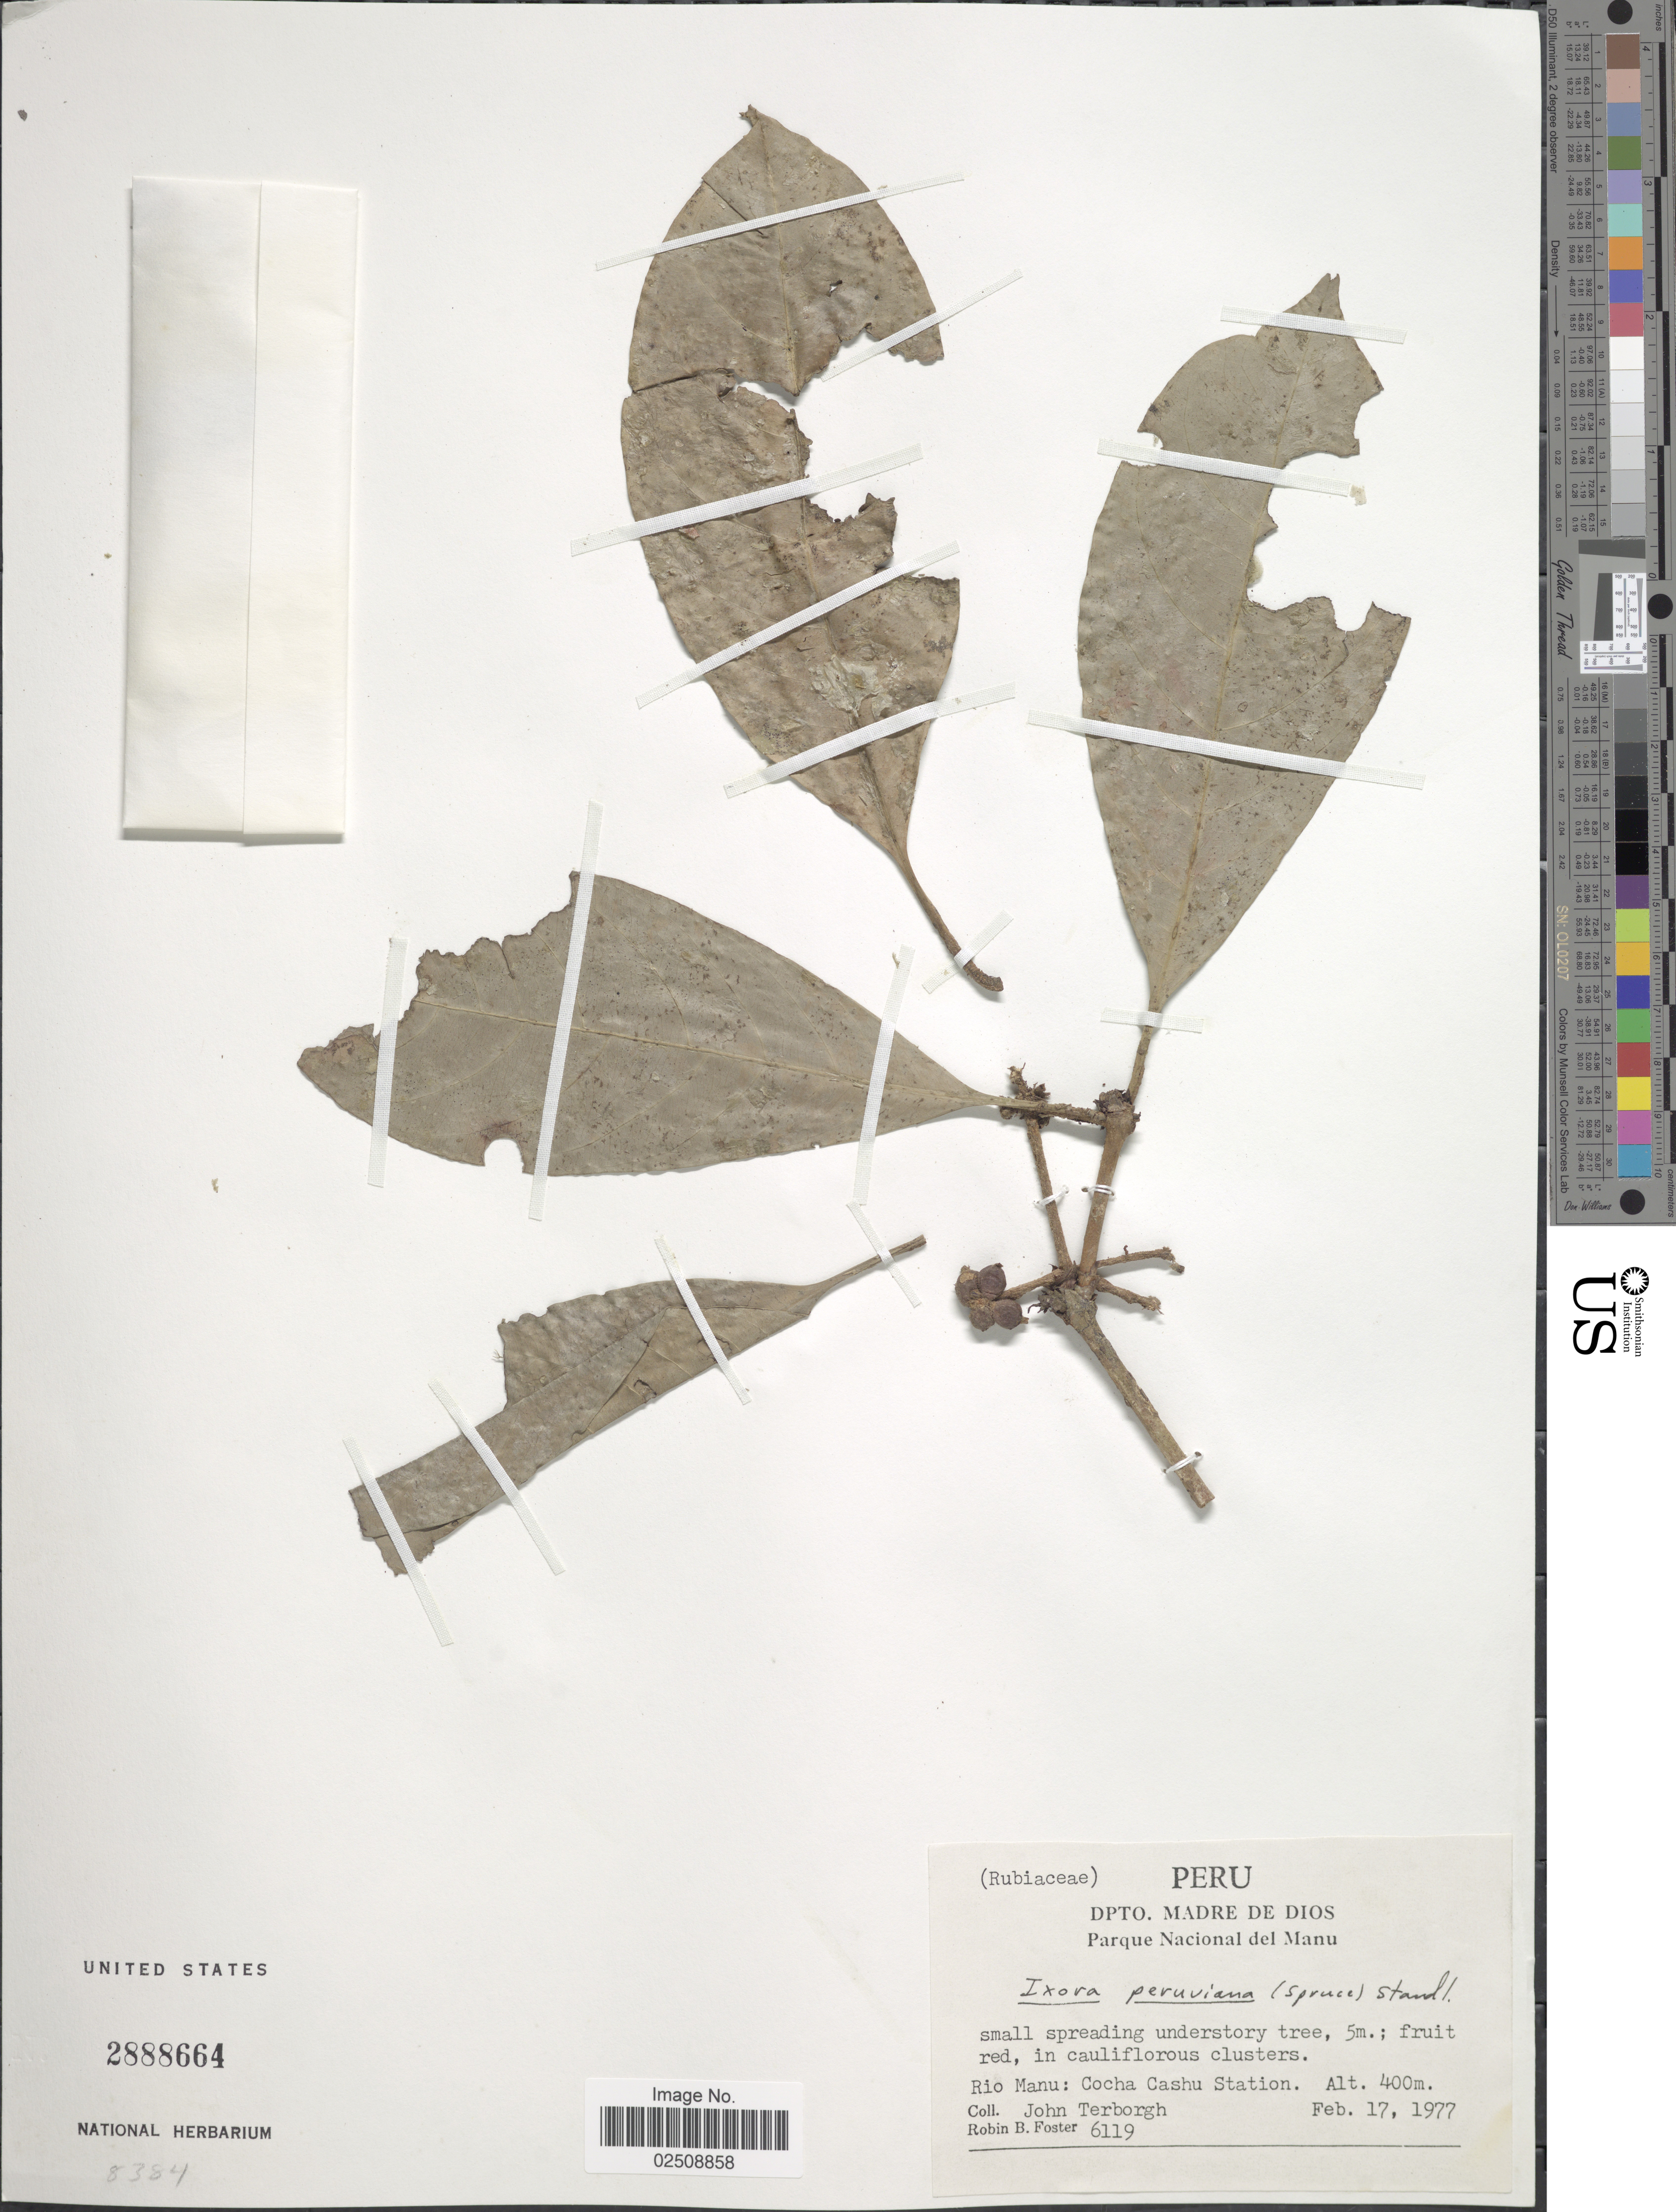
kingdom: Plantae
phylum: Tracheophyta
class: Magnoliopsida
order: Gentianales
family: Rubiaceae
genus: Ixora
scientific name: Ixora peruviana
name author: (Spruce ex K. Schum.) Standl.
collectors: J. Terborgh & R. B. Foster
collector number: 6119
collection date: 1977-02-17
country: Peru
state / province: Madre de Dios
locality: Dpto. Madre de Dios. Parque Nacional del Manu. Rio Manu: Cocha Cashu Station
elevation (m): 400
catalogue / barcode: US 2888664